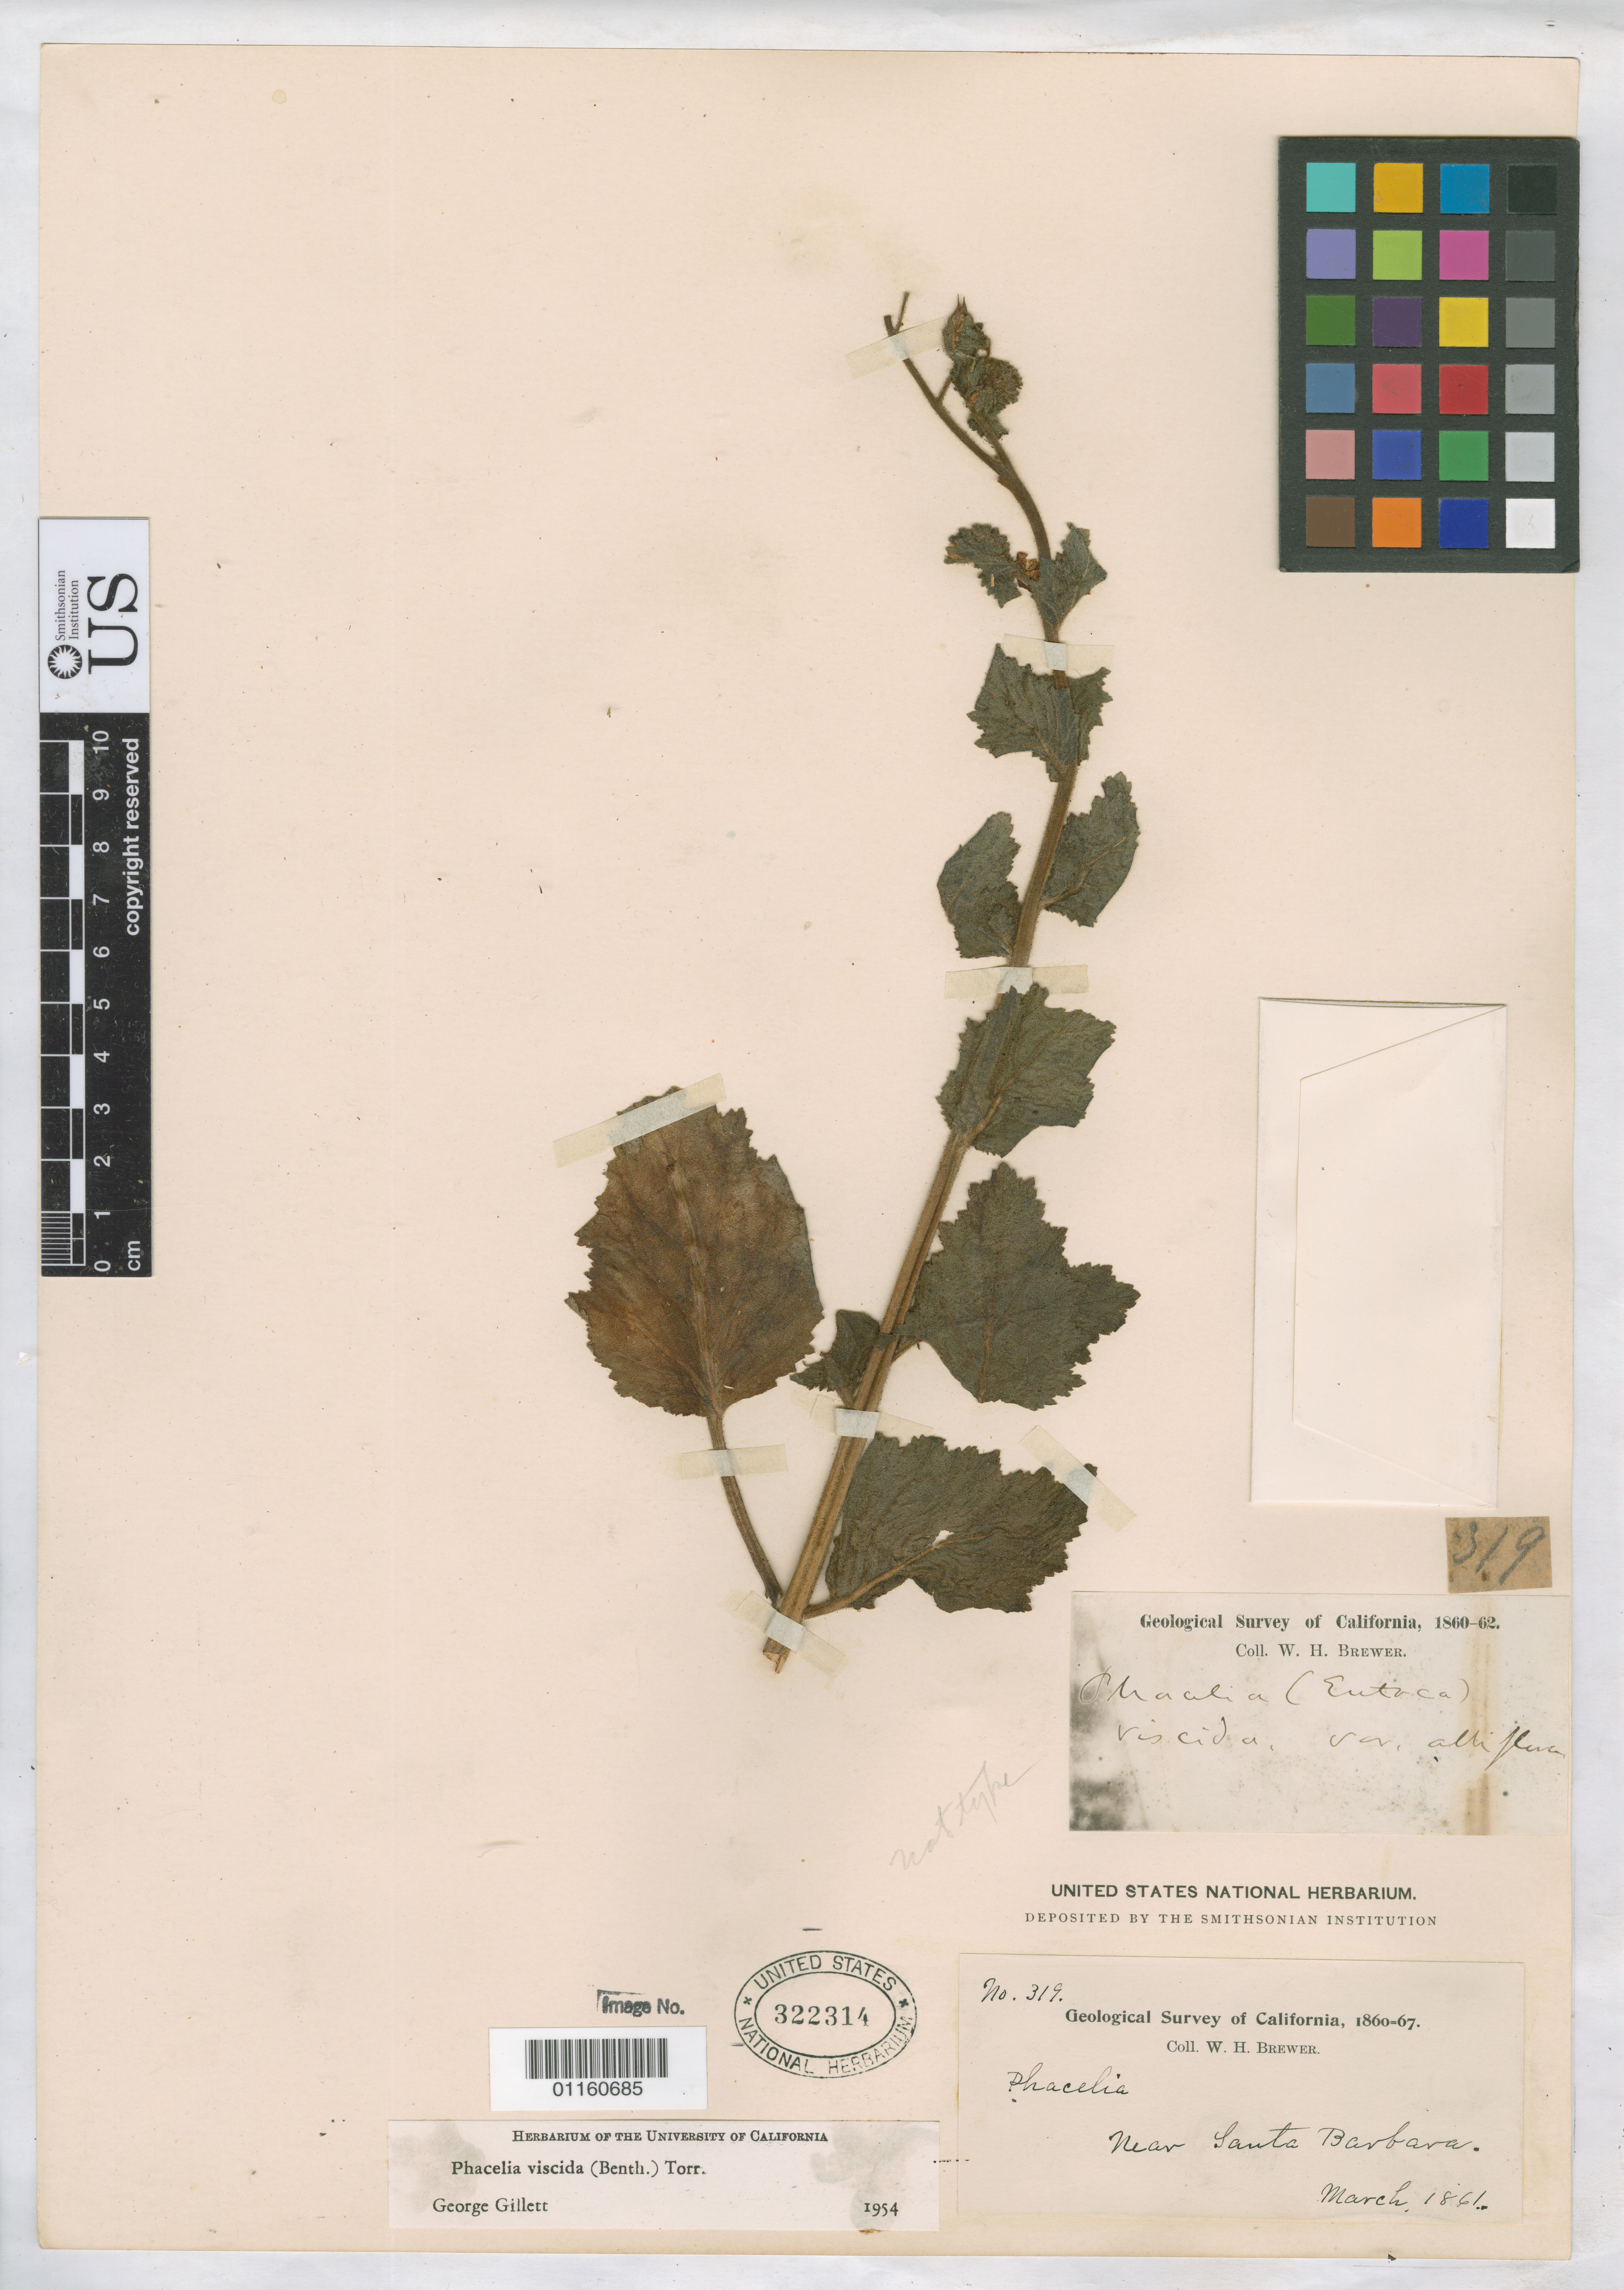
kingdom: Plantae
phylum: Tracheophyta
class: Magnoliopsida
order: Boraginales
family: Hydrophyllaceae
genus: Phacelia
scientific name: Phacelia viscida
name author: (Benth.) Torr.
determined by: Gillett, G. W.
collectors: W. H. Brewer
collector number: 319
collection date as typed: Mar 1861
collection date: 1861-03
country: United States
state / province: California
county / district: Santa Barbara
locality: Near Santa Barbara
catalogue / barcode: US 322314